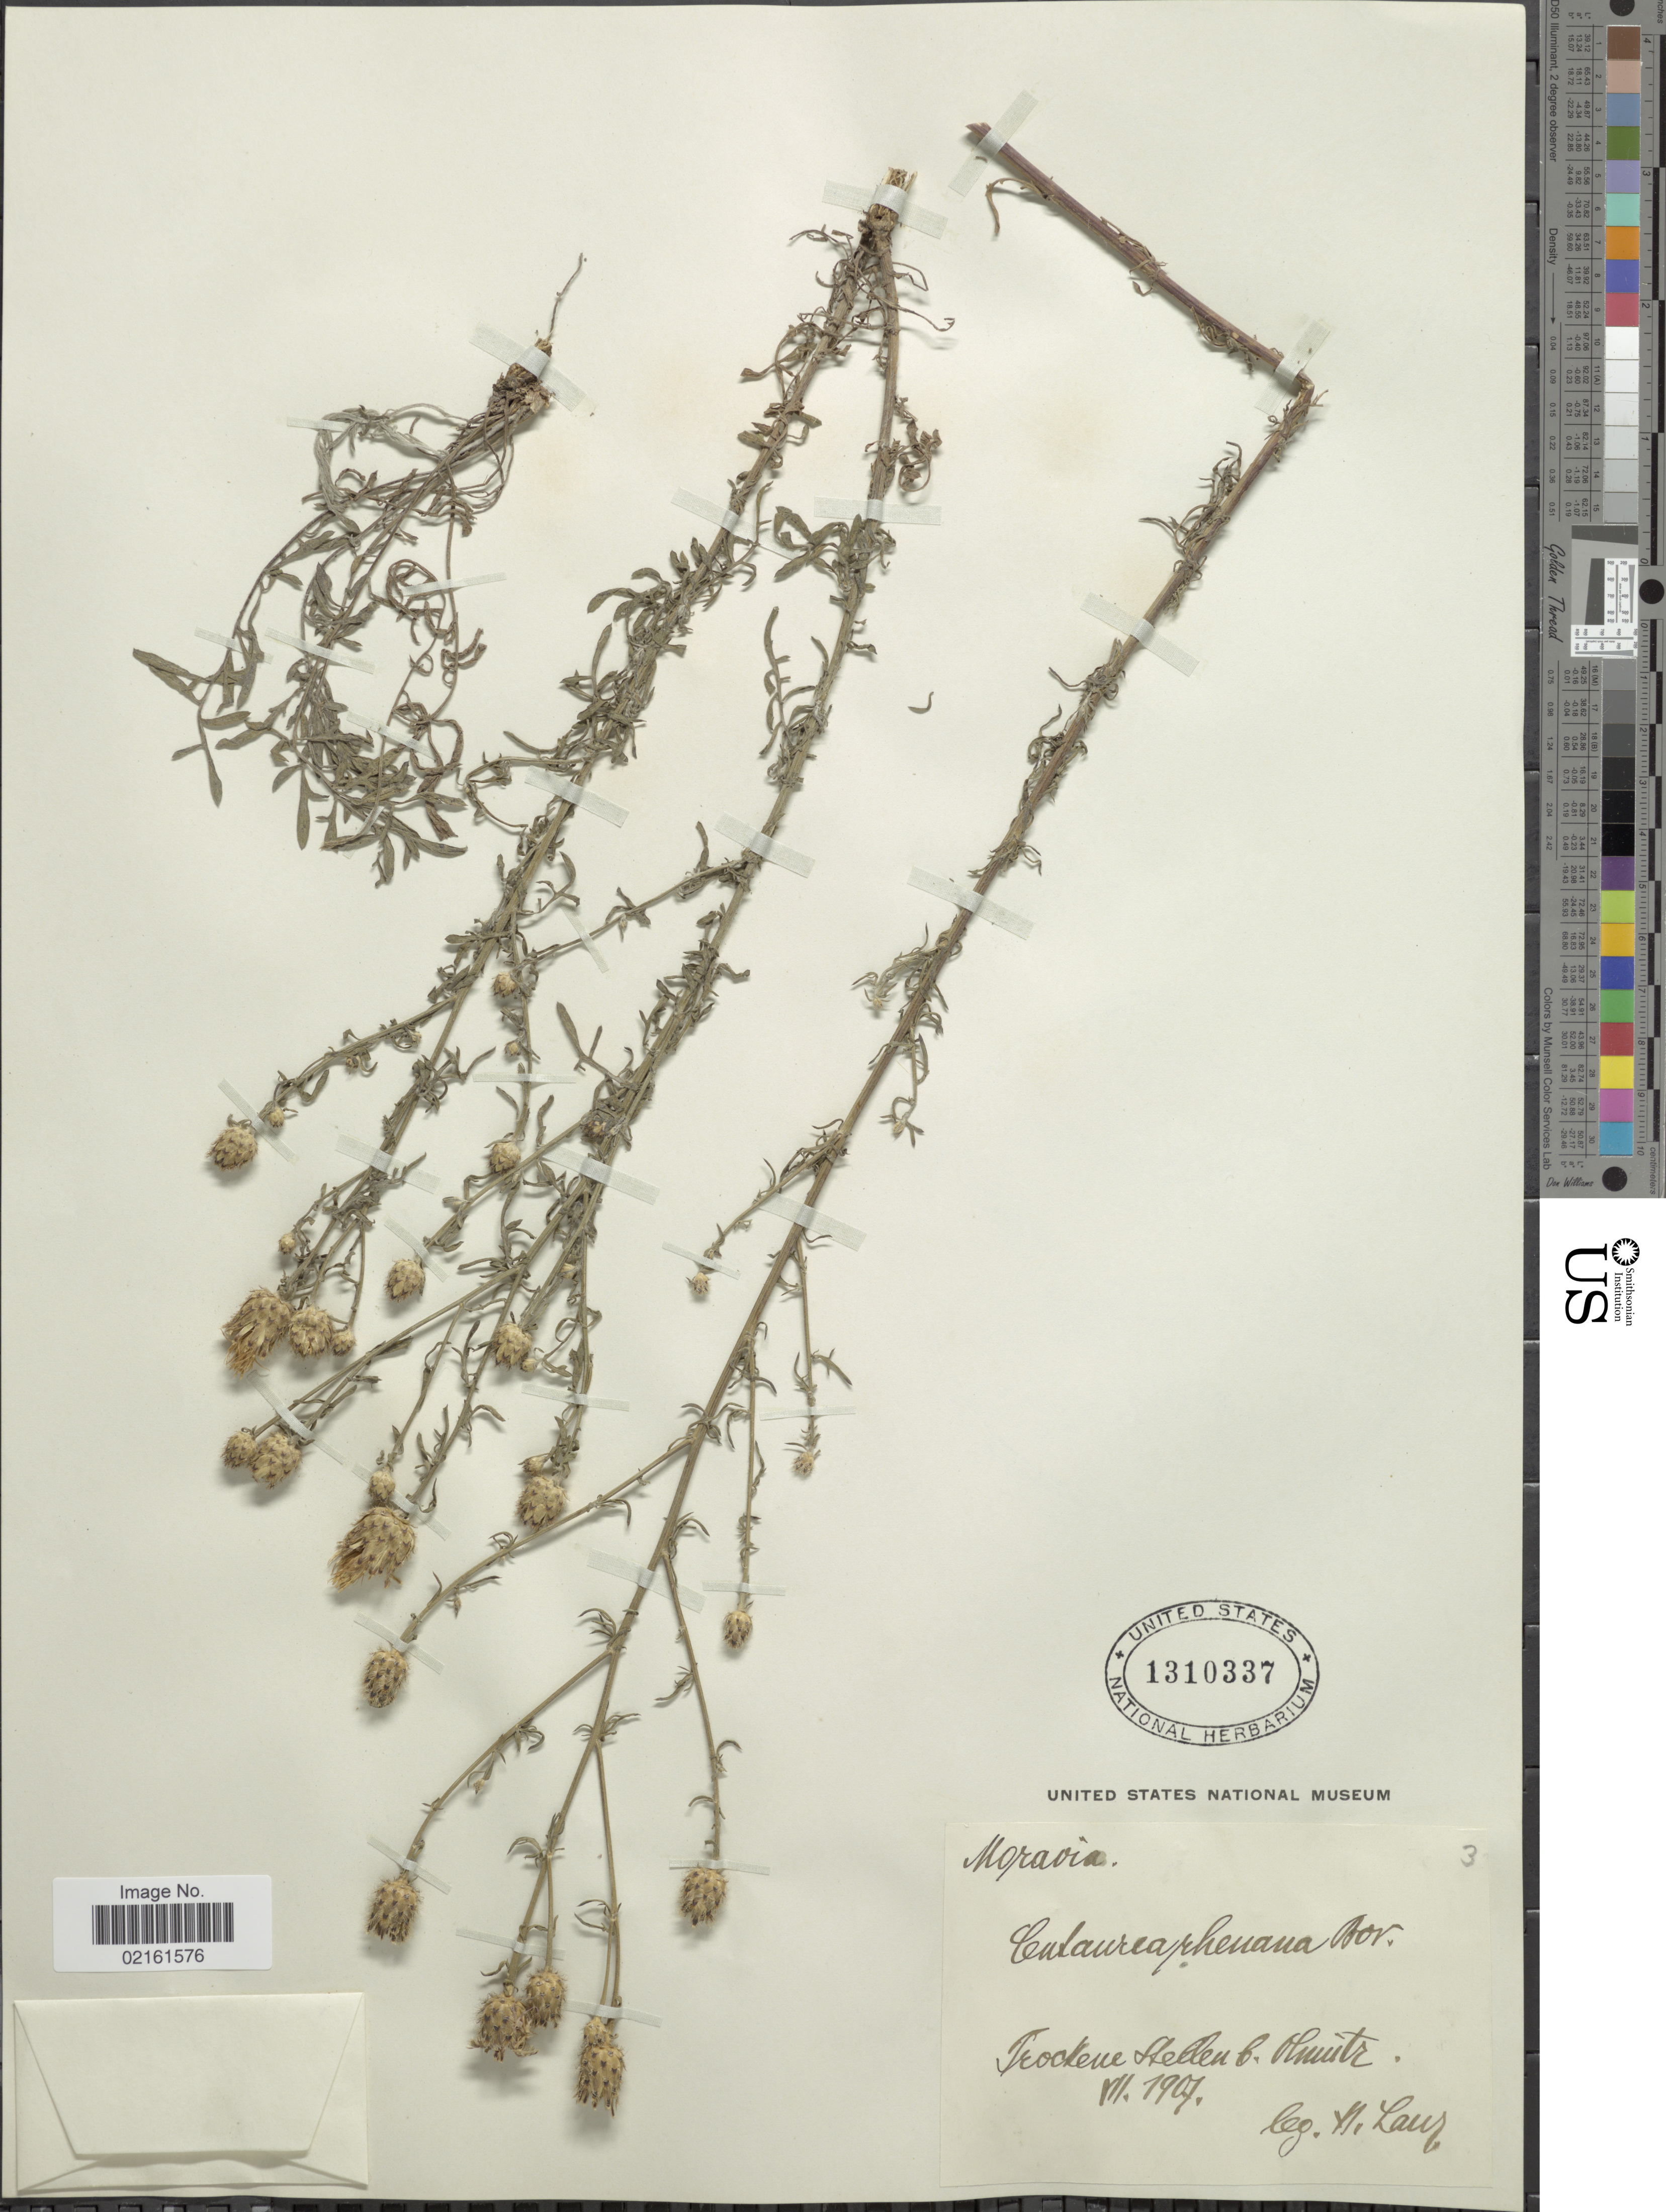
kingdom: Plantae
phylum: Tracheophyta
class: Magnoliopsida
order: Asterales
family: Asteraceae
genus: Centaurea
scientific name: Centaurea stoebe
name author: L.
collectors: H. Laus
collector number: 3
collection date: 1907-07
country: Czechia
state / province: Olomouc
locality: Teockene Stellen b. Olnuitz [interpreted]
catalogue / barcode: US 1310337